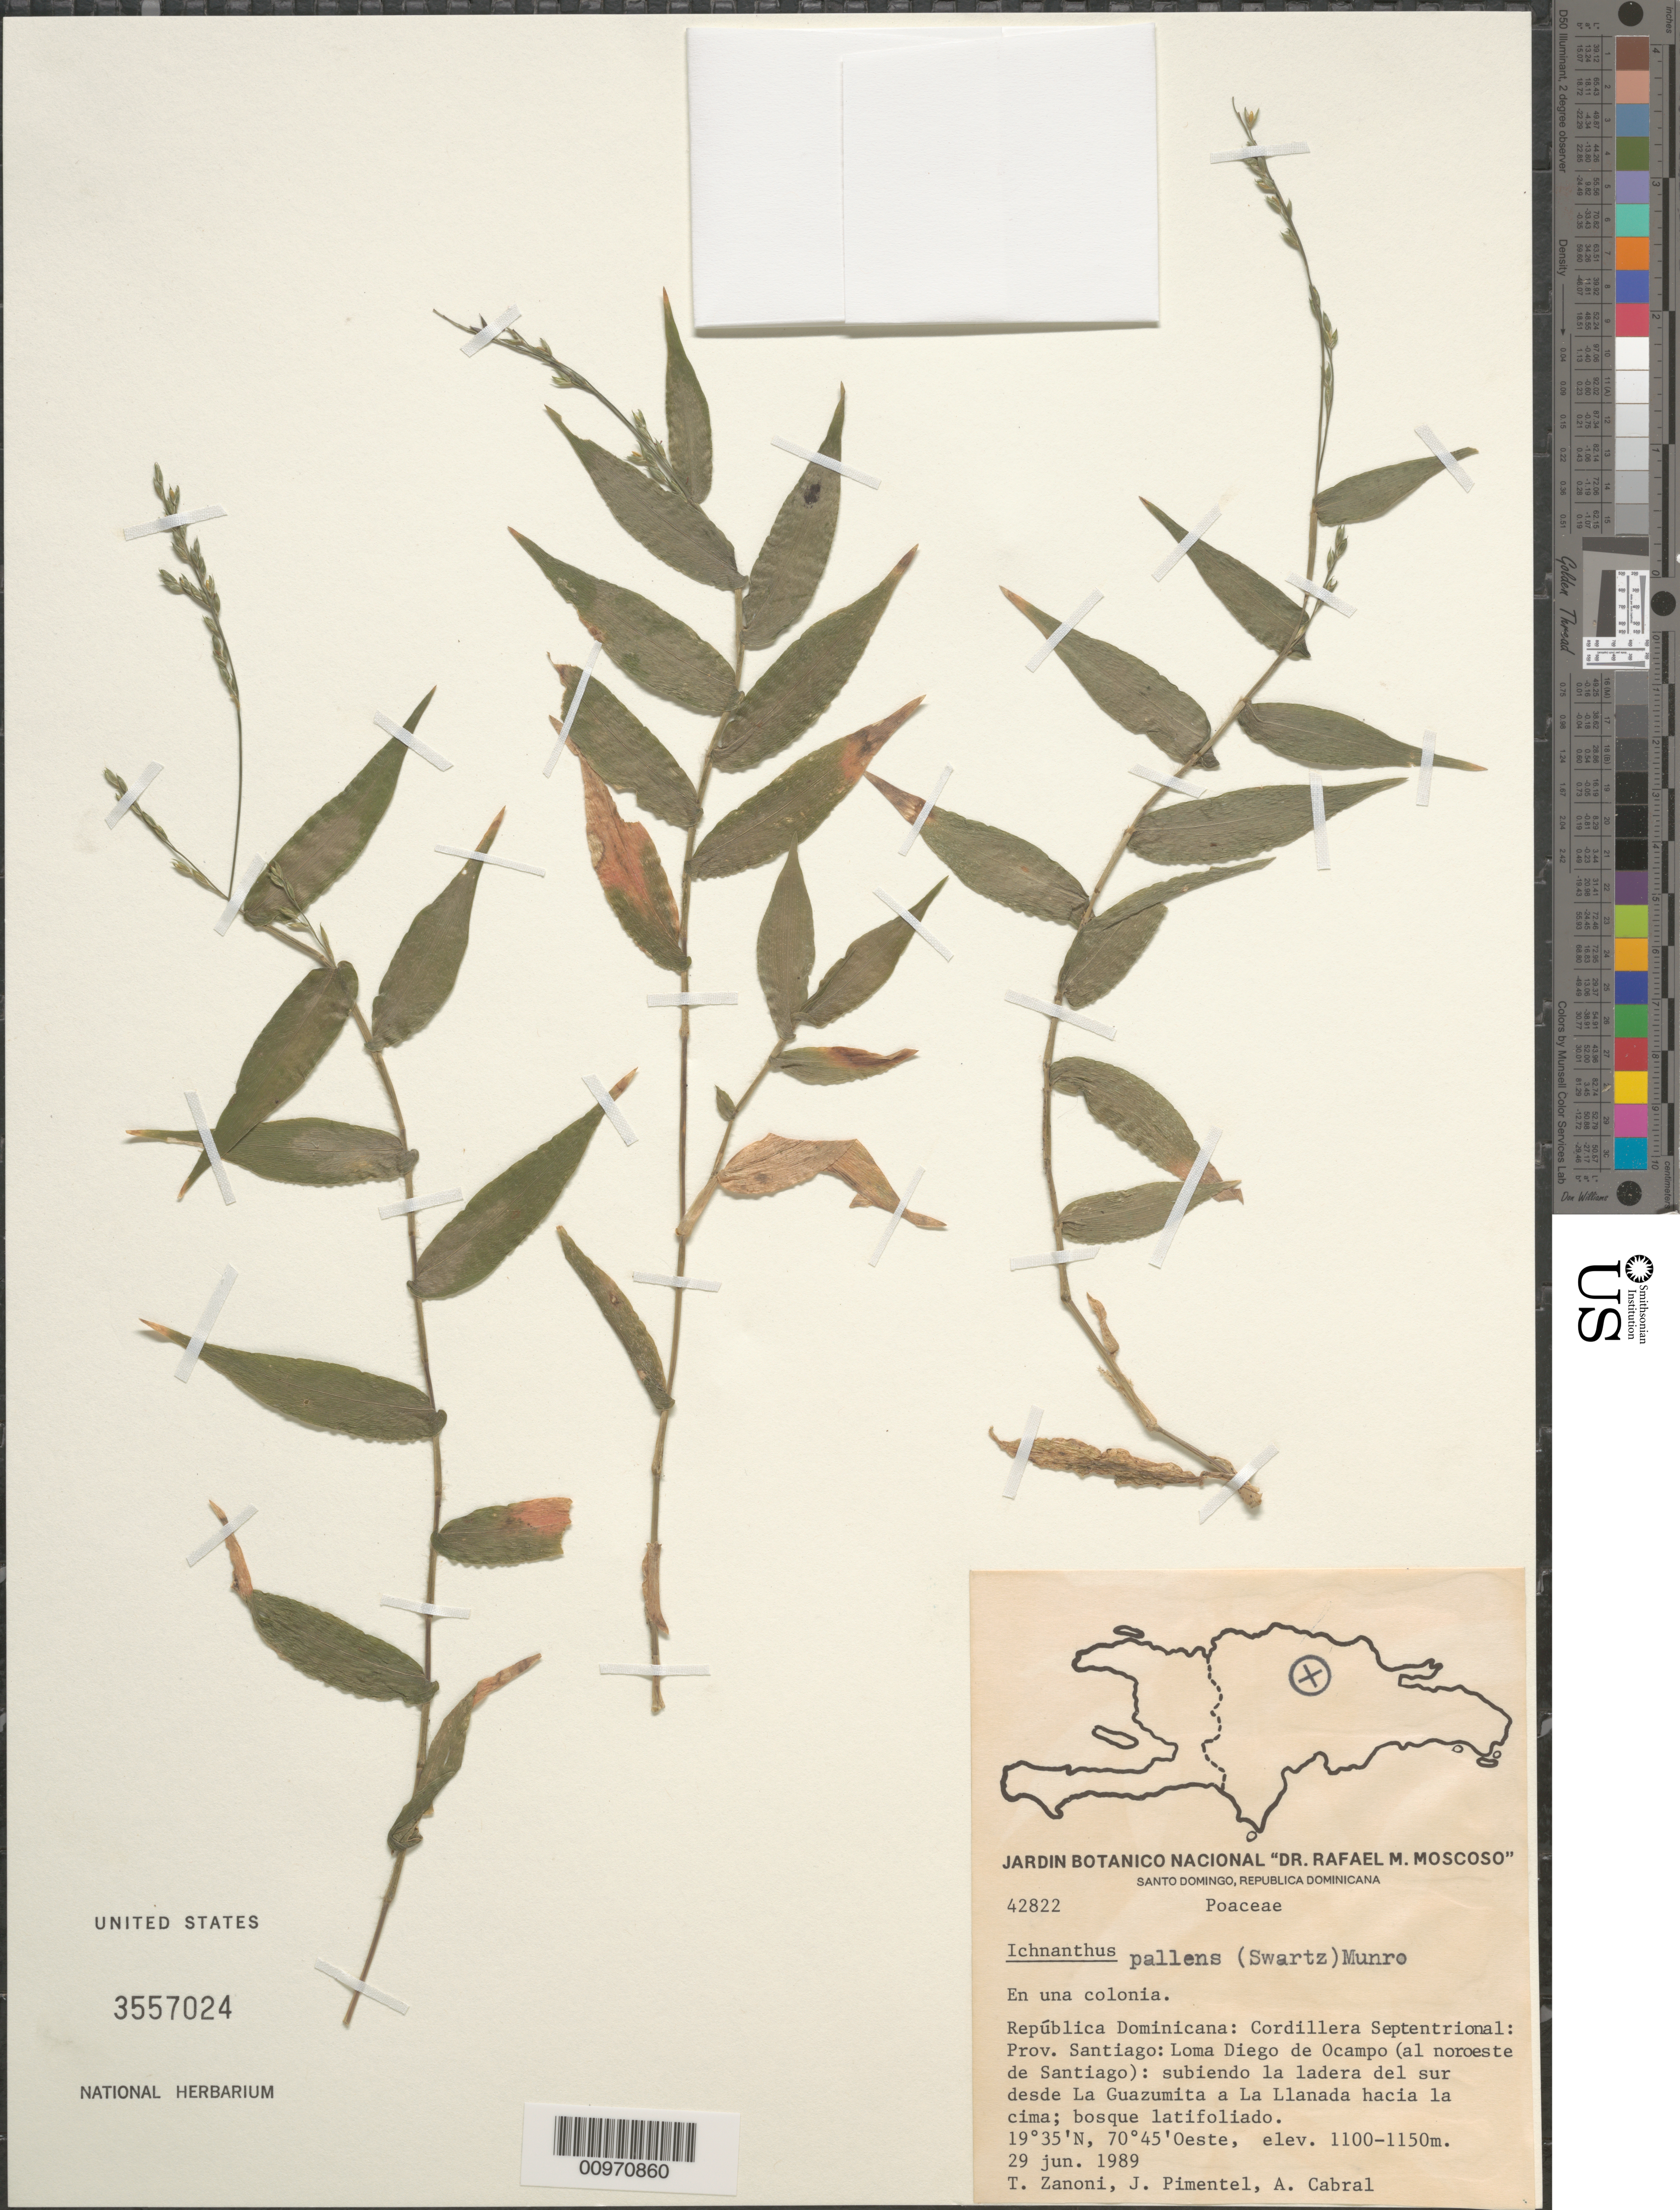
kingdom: Plantae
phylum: Tracheophyta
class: Liliopsida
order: Poales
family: Poaceae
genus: Ichnanthus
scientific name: Ichnanthus pallens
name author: (Sw.) Munro ex Benth.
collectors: T. A. Zanoni, J. Pimentel & A. Cabral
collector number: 42822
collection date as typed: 29 Jun 1989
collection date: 1989-06-29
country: Dominican Republic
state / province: Santiago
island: Hispaniola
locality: Cordillera Septentrional, Loma Diego de Ocampo (al noroeste de Santiago), subiendo la ladera del sur desde La Guazumita a La Llanada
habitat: Bosque latifoliado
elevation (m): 1100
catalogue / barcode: US 3557024